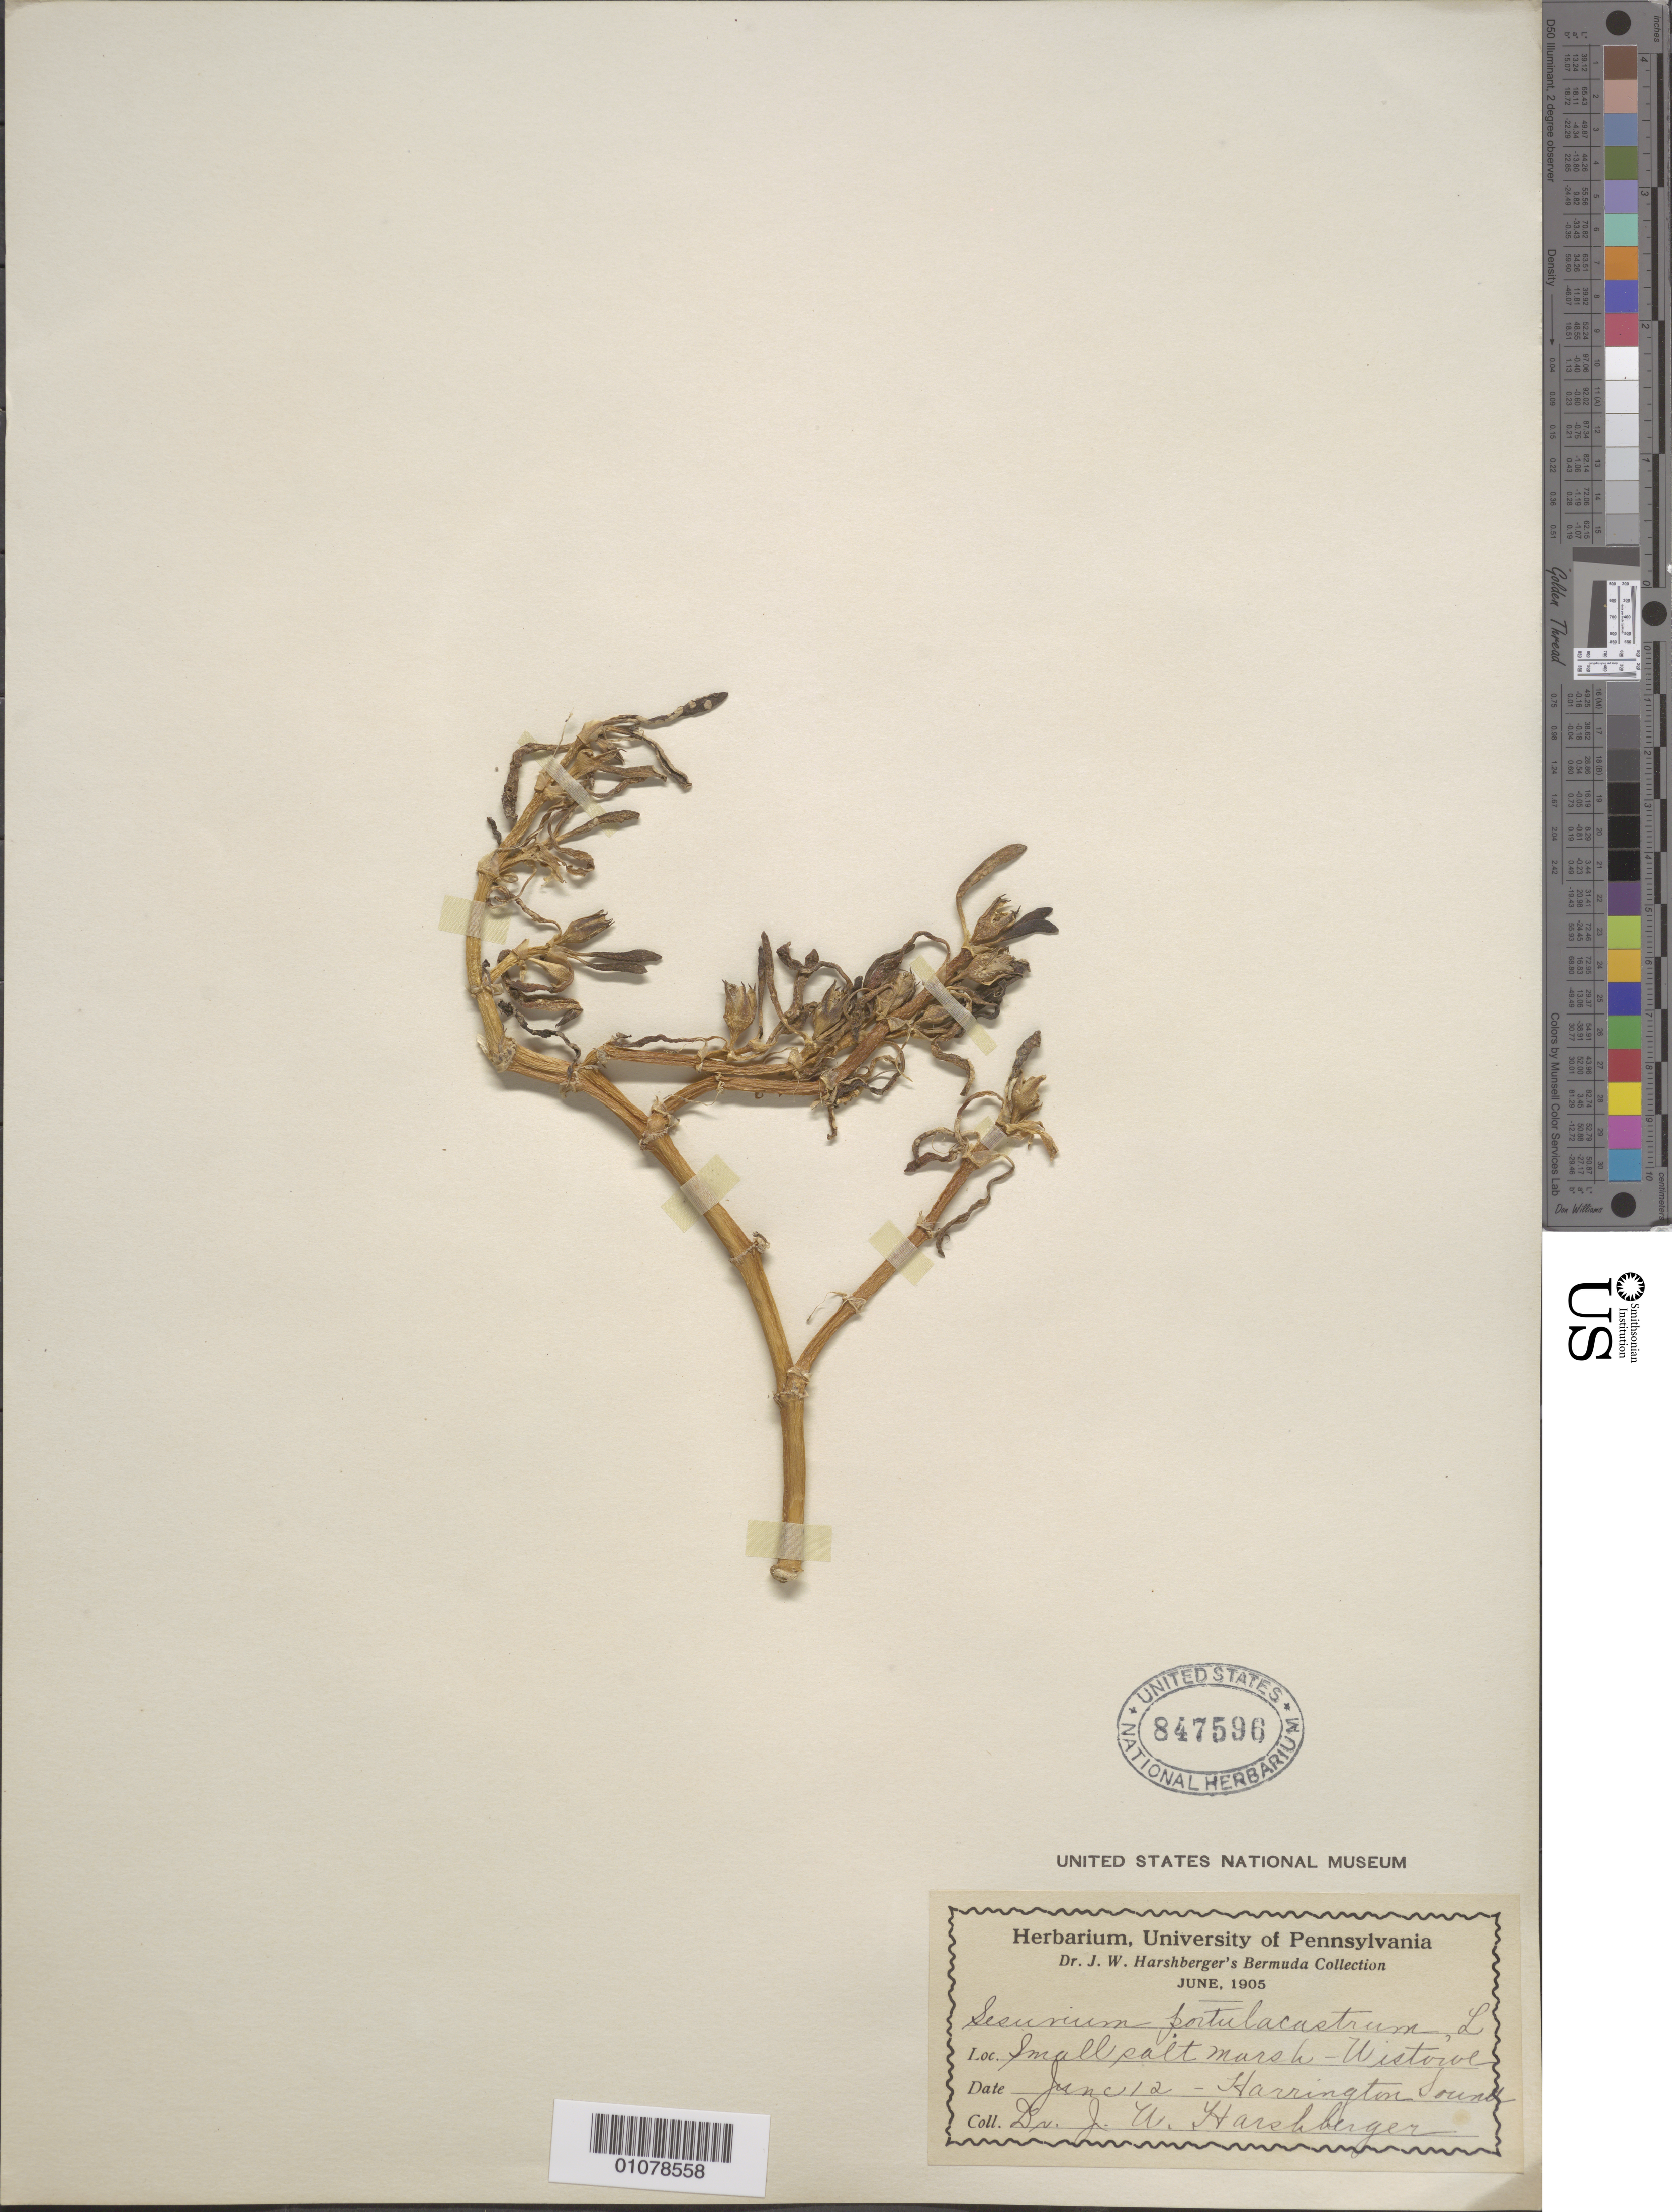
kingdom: Plantae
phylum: Tracheophyta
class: Magnoliopsida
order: Caryophyllales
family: Aizoaceae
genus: Sesuvium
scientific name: Sesuvium portulacastrum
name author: (L.) L.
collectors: J. A. Harshberger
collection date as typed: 12 Jun 1905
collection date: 1905-06-12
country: Bermuda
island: Bermuda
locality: Harrington Sound. Wistorve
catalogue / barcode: US 847596